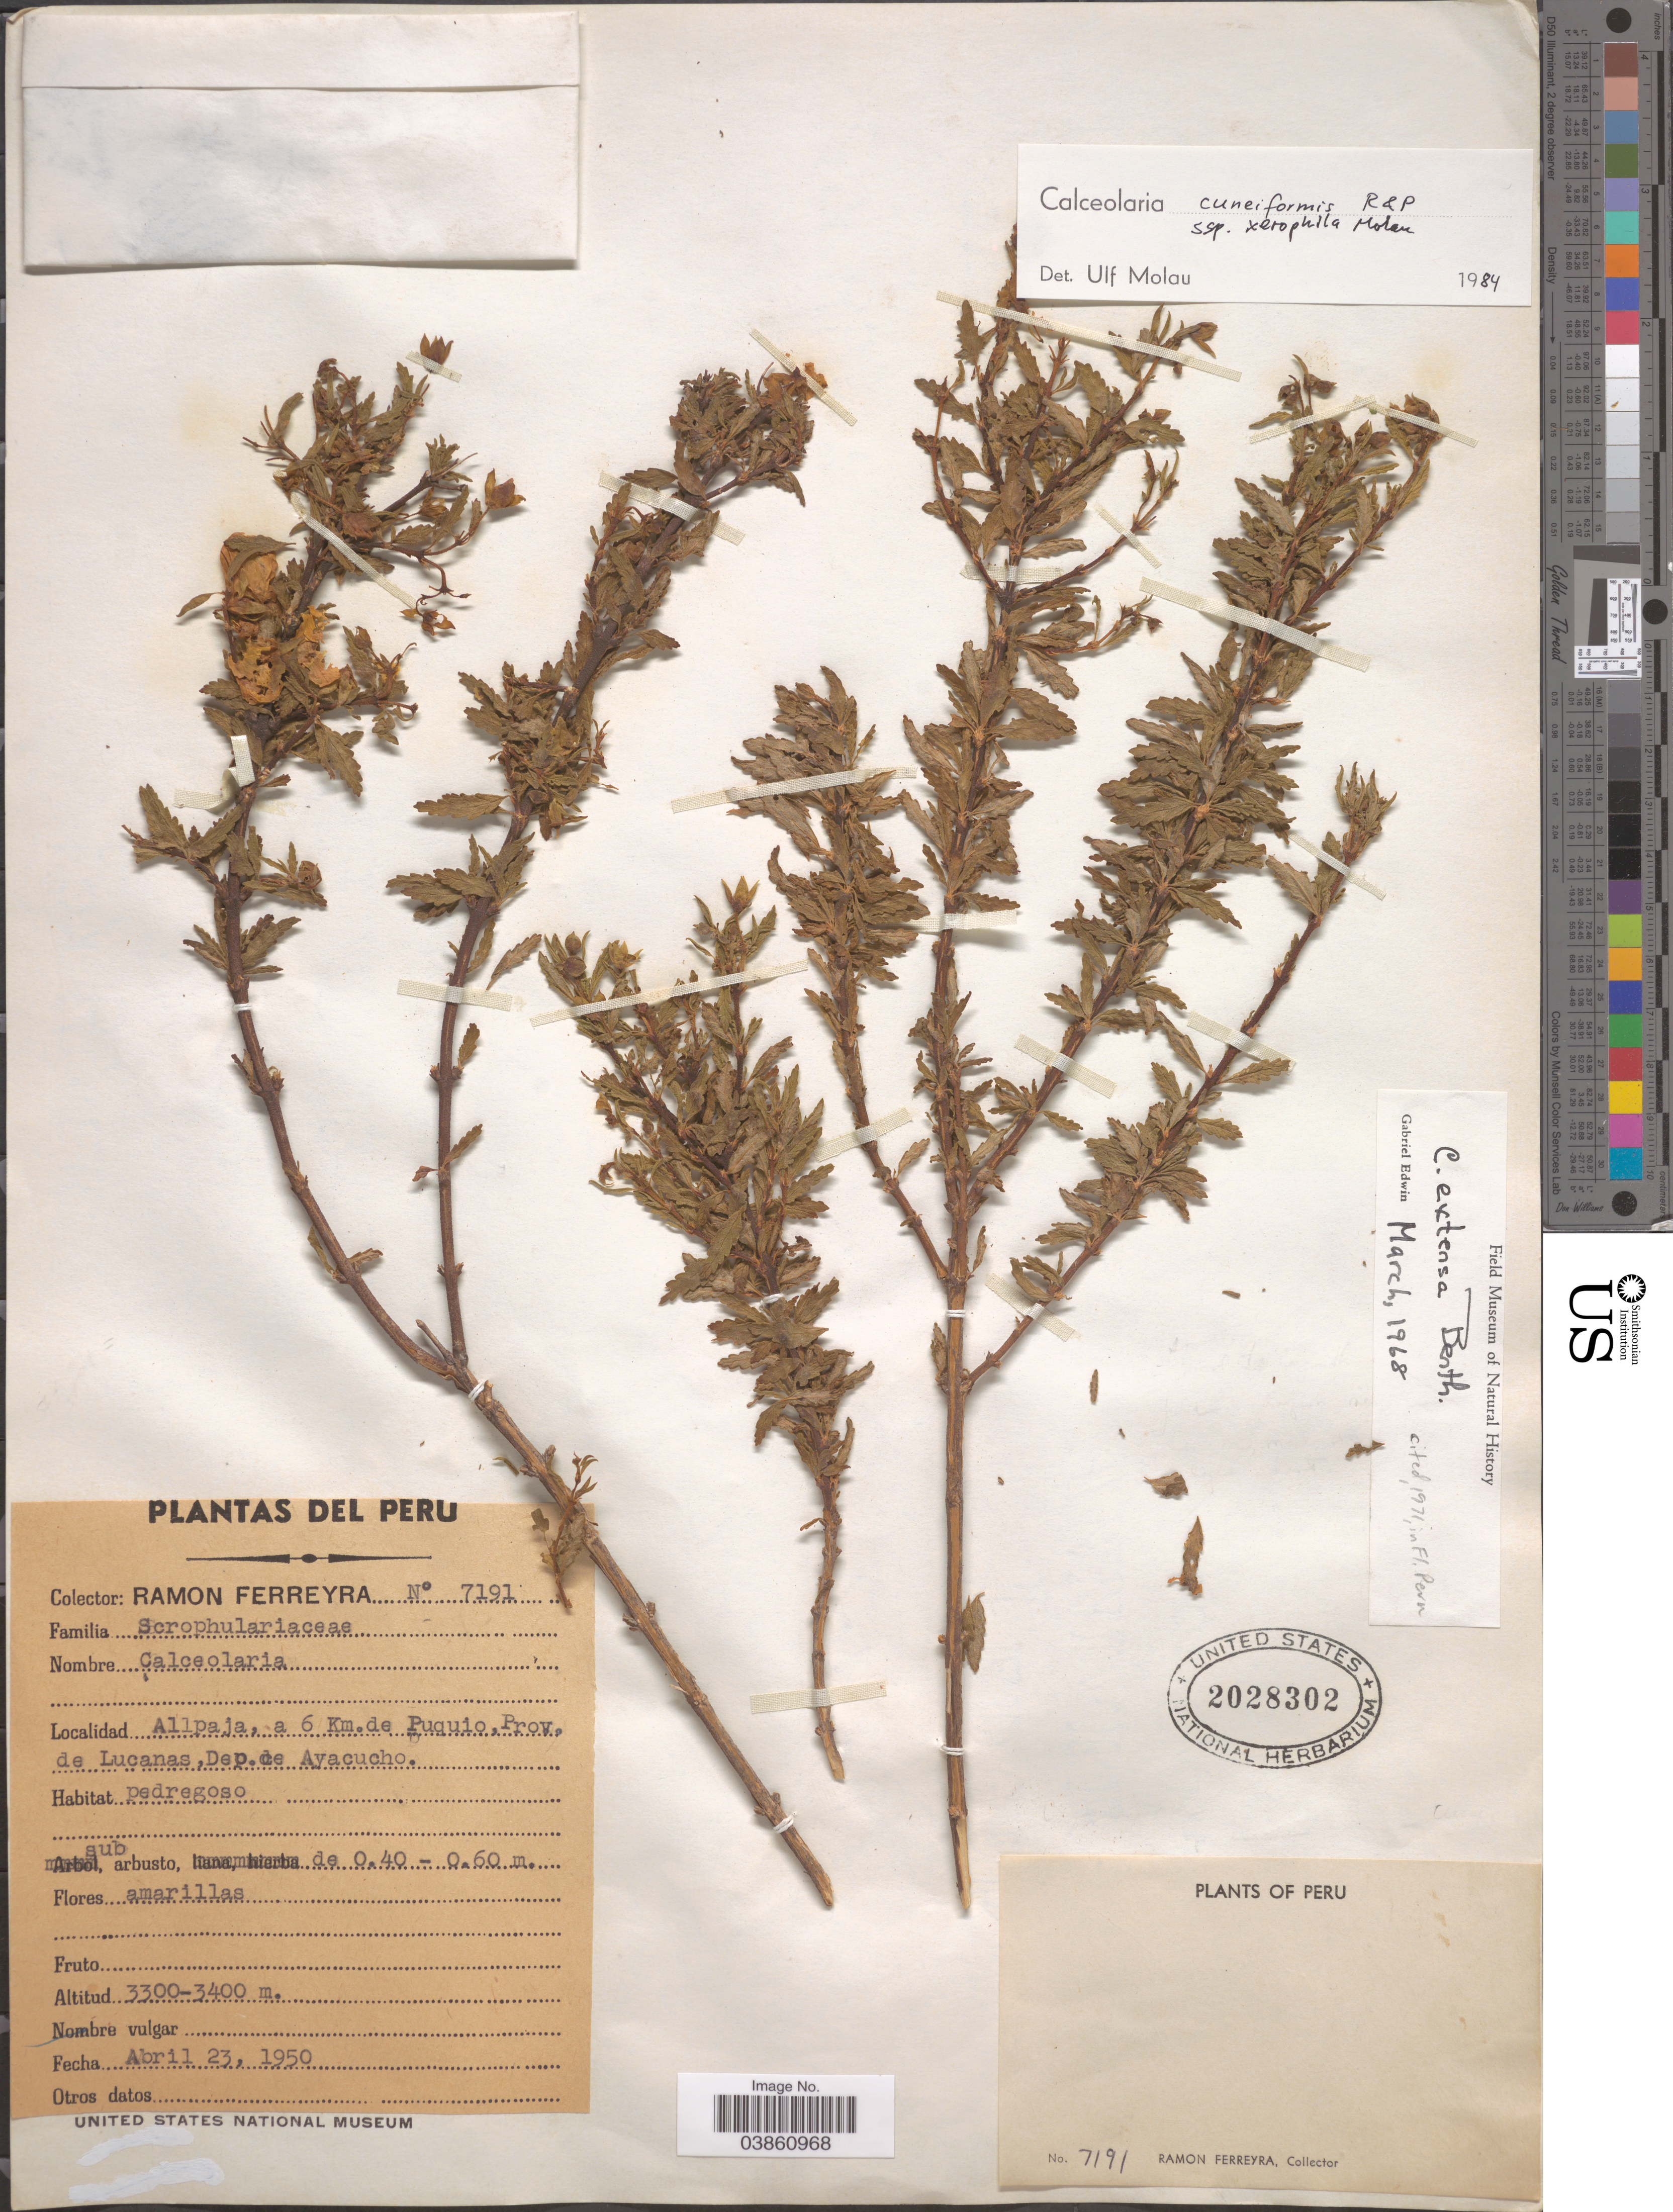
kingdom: Plantae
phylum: Tracheophyta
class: Magnoliopsida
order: Lamiales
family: Calceolariaceae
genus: Calceolaria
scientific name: Calceolaria cuneiformis subsp. xerophila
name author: Molau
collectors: R. A. Ferreyra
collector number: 7191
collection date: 1950-04-23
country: Peru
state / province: Ayacucho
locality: Allpaja, a 6 Km. de Puquio, Prov. de Lucanas, Dep. de Ayacucho.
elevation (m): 3300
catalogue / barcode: US 2028302